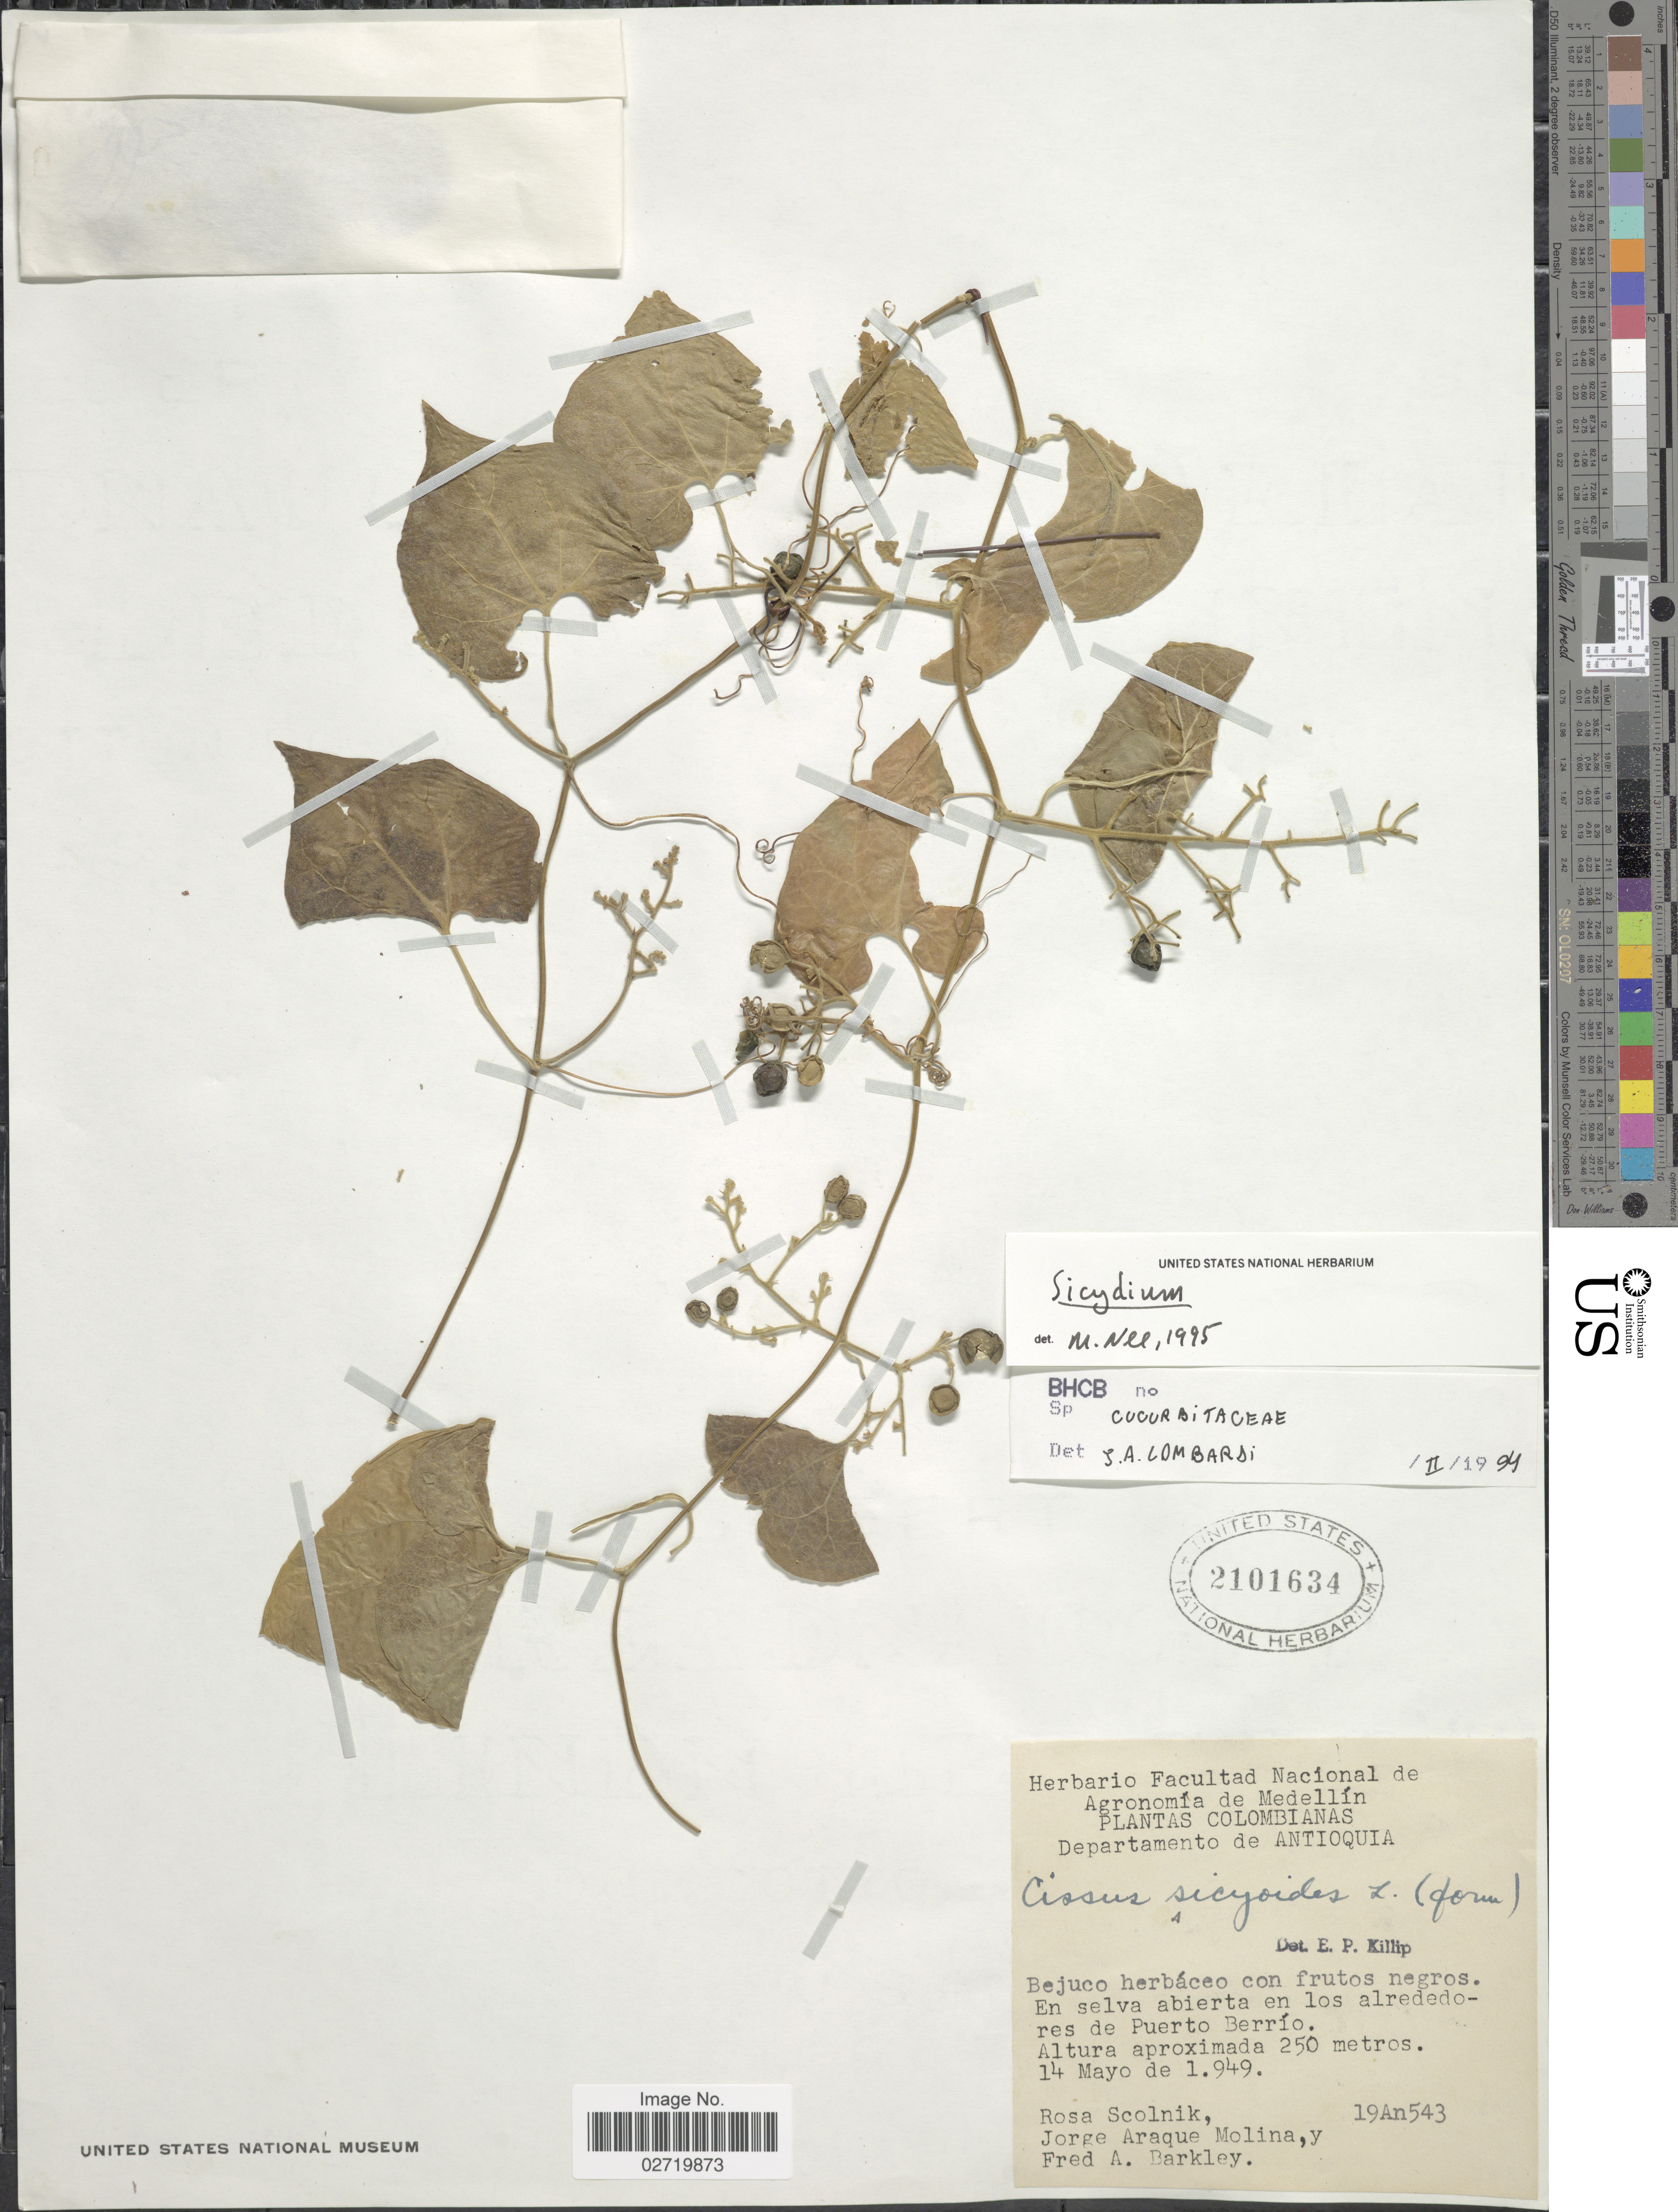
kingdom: Plantae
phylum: Tracheophyta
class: Magnoliopsida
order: Cucurbitales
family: Cucurbitaceae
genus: Sicydium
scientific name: Sicydium sp.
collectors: R. Scolnik, J. Araque Molina & F. A. Barkley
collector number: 19An543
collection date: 1949-05-14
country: Colombia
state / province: Antioquia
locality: Departamento de Antioquia. En selva abierta en los alrededores de Puerto Berrío.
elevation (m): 250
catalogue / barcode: US 2101634